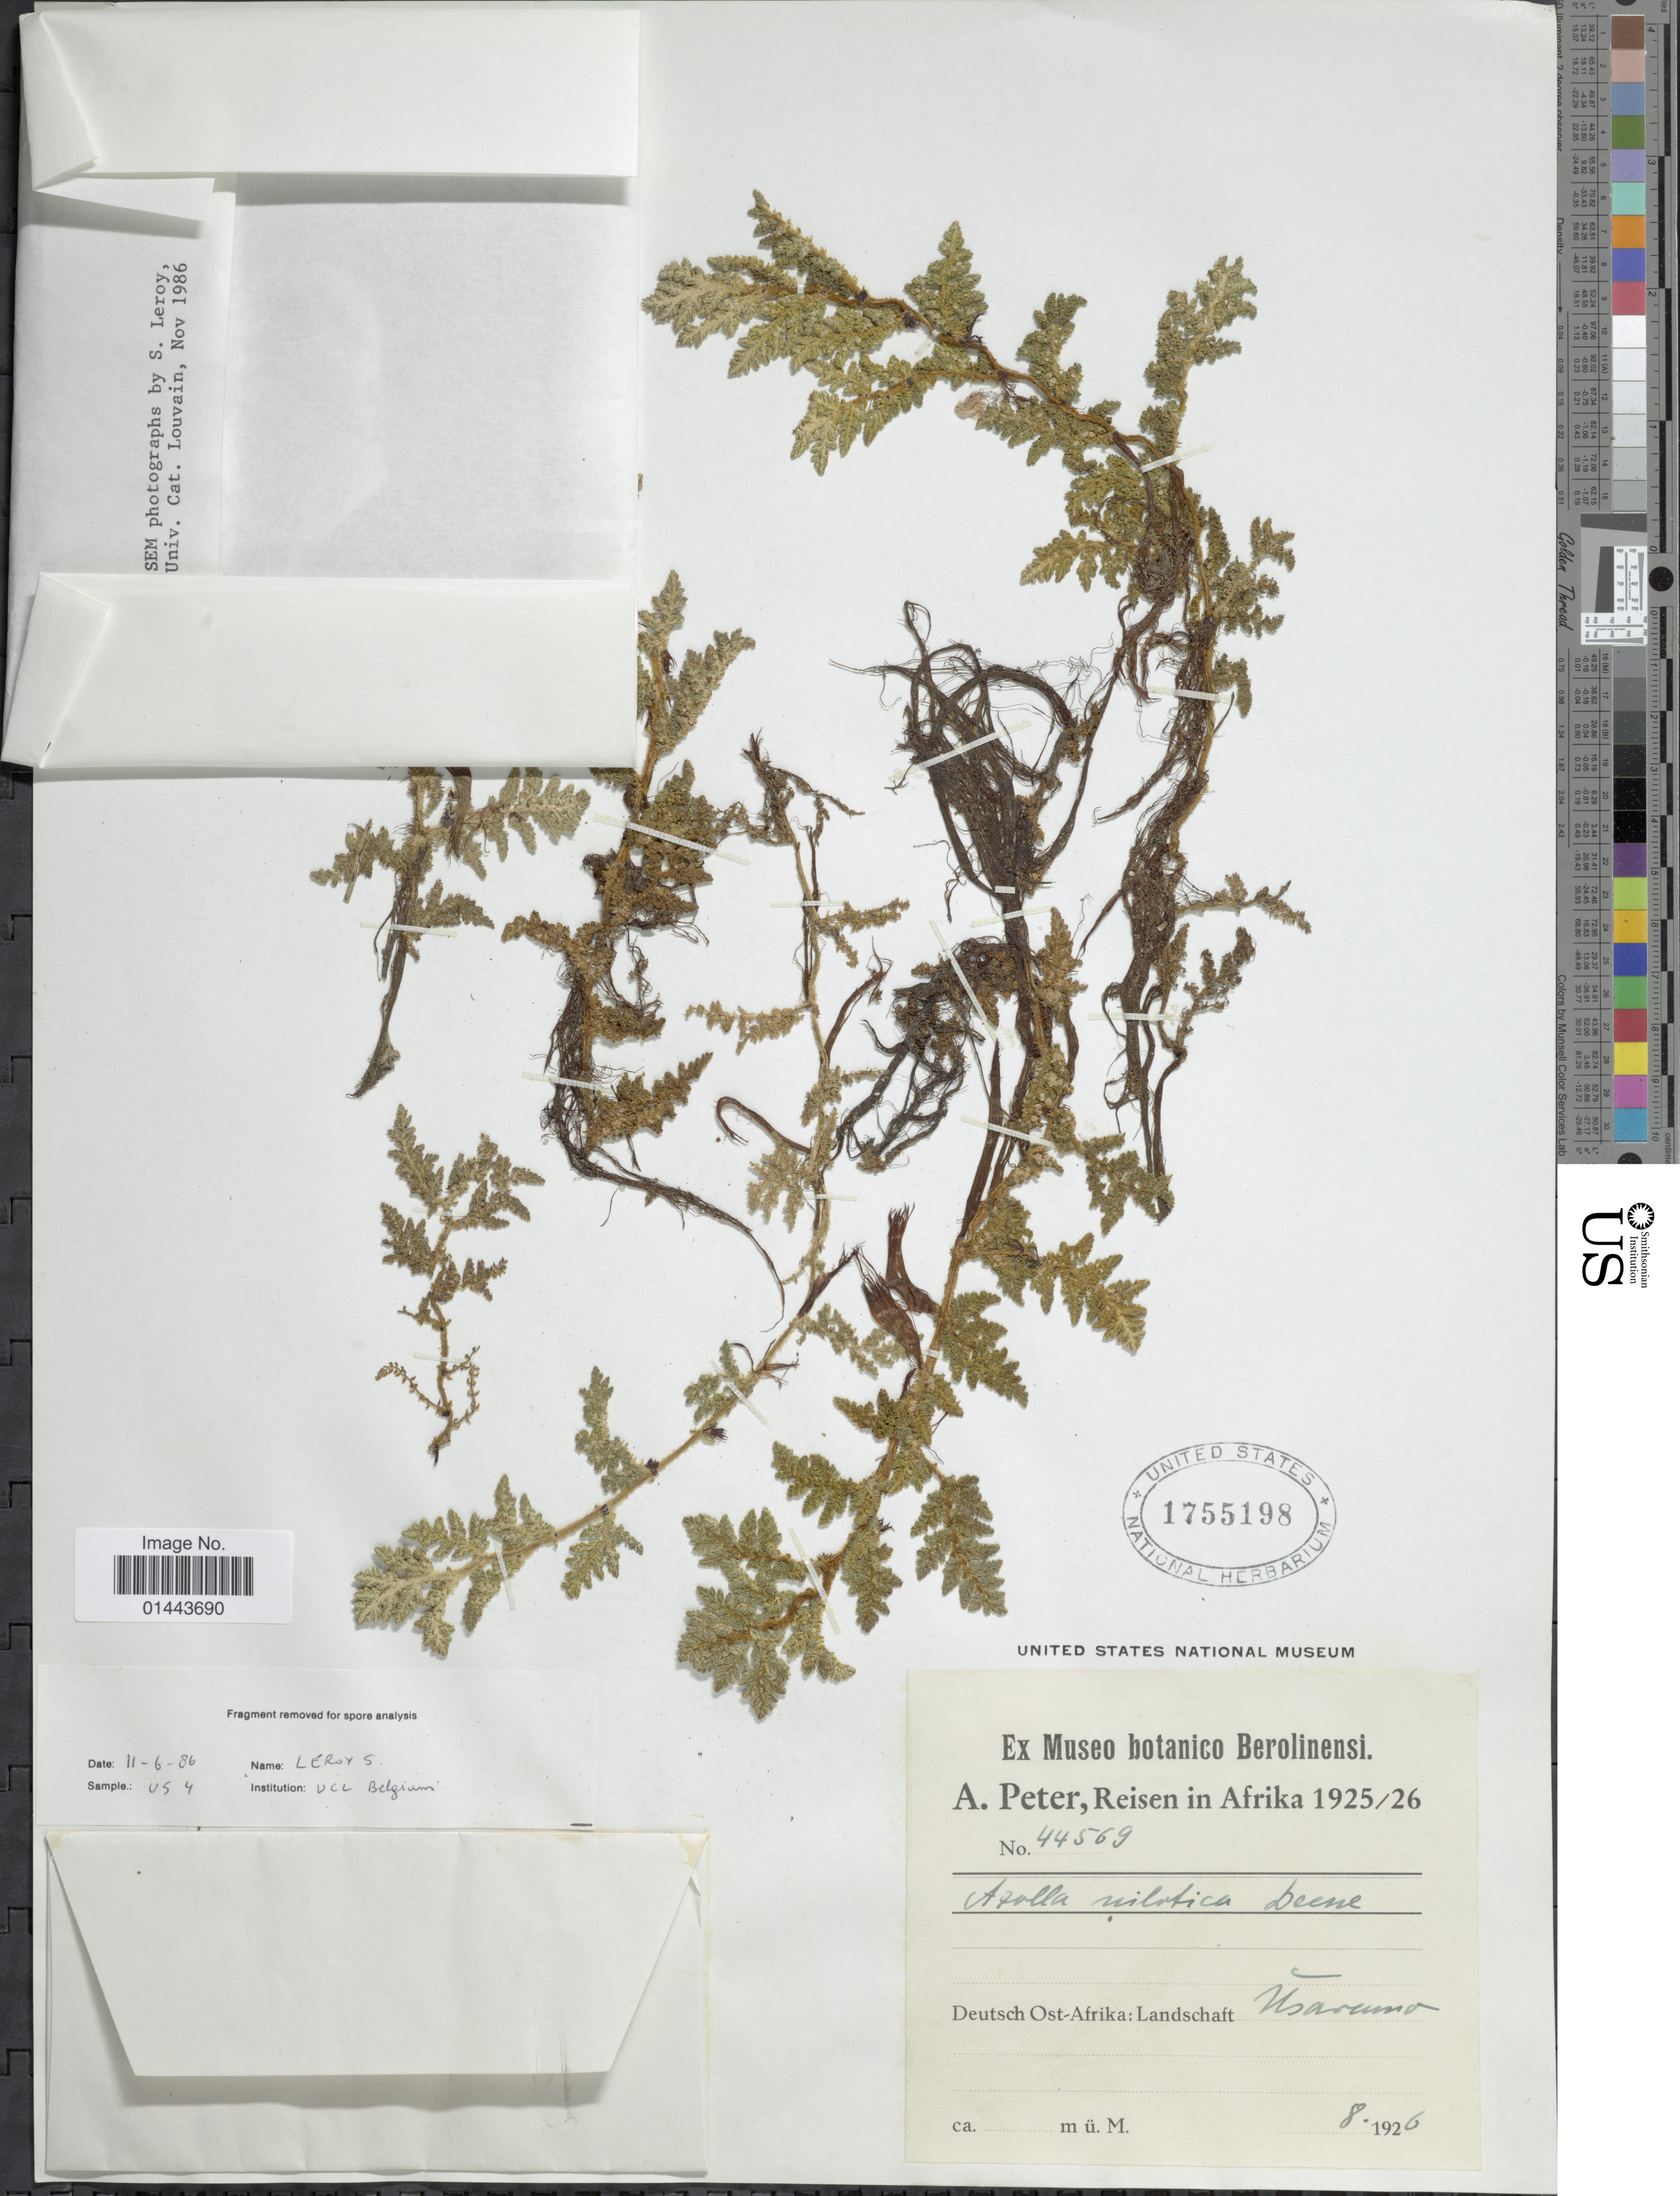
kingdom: Plantae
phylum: Tracheophyta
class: Polypodiopsida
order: Salviniales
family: Salviniaceae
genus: Azolla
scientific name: Azolla nilotica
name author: Decne. ex Mett.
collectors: A. Peter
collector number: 44569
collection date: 1926-08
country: Tanzania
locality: Deutsch Ost-Afrika: Landschaft Usaramo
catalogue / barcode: US 1755198